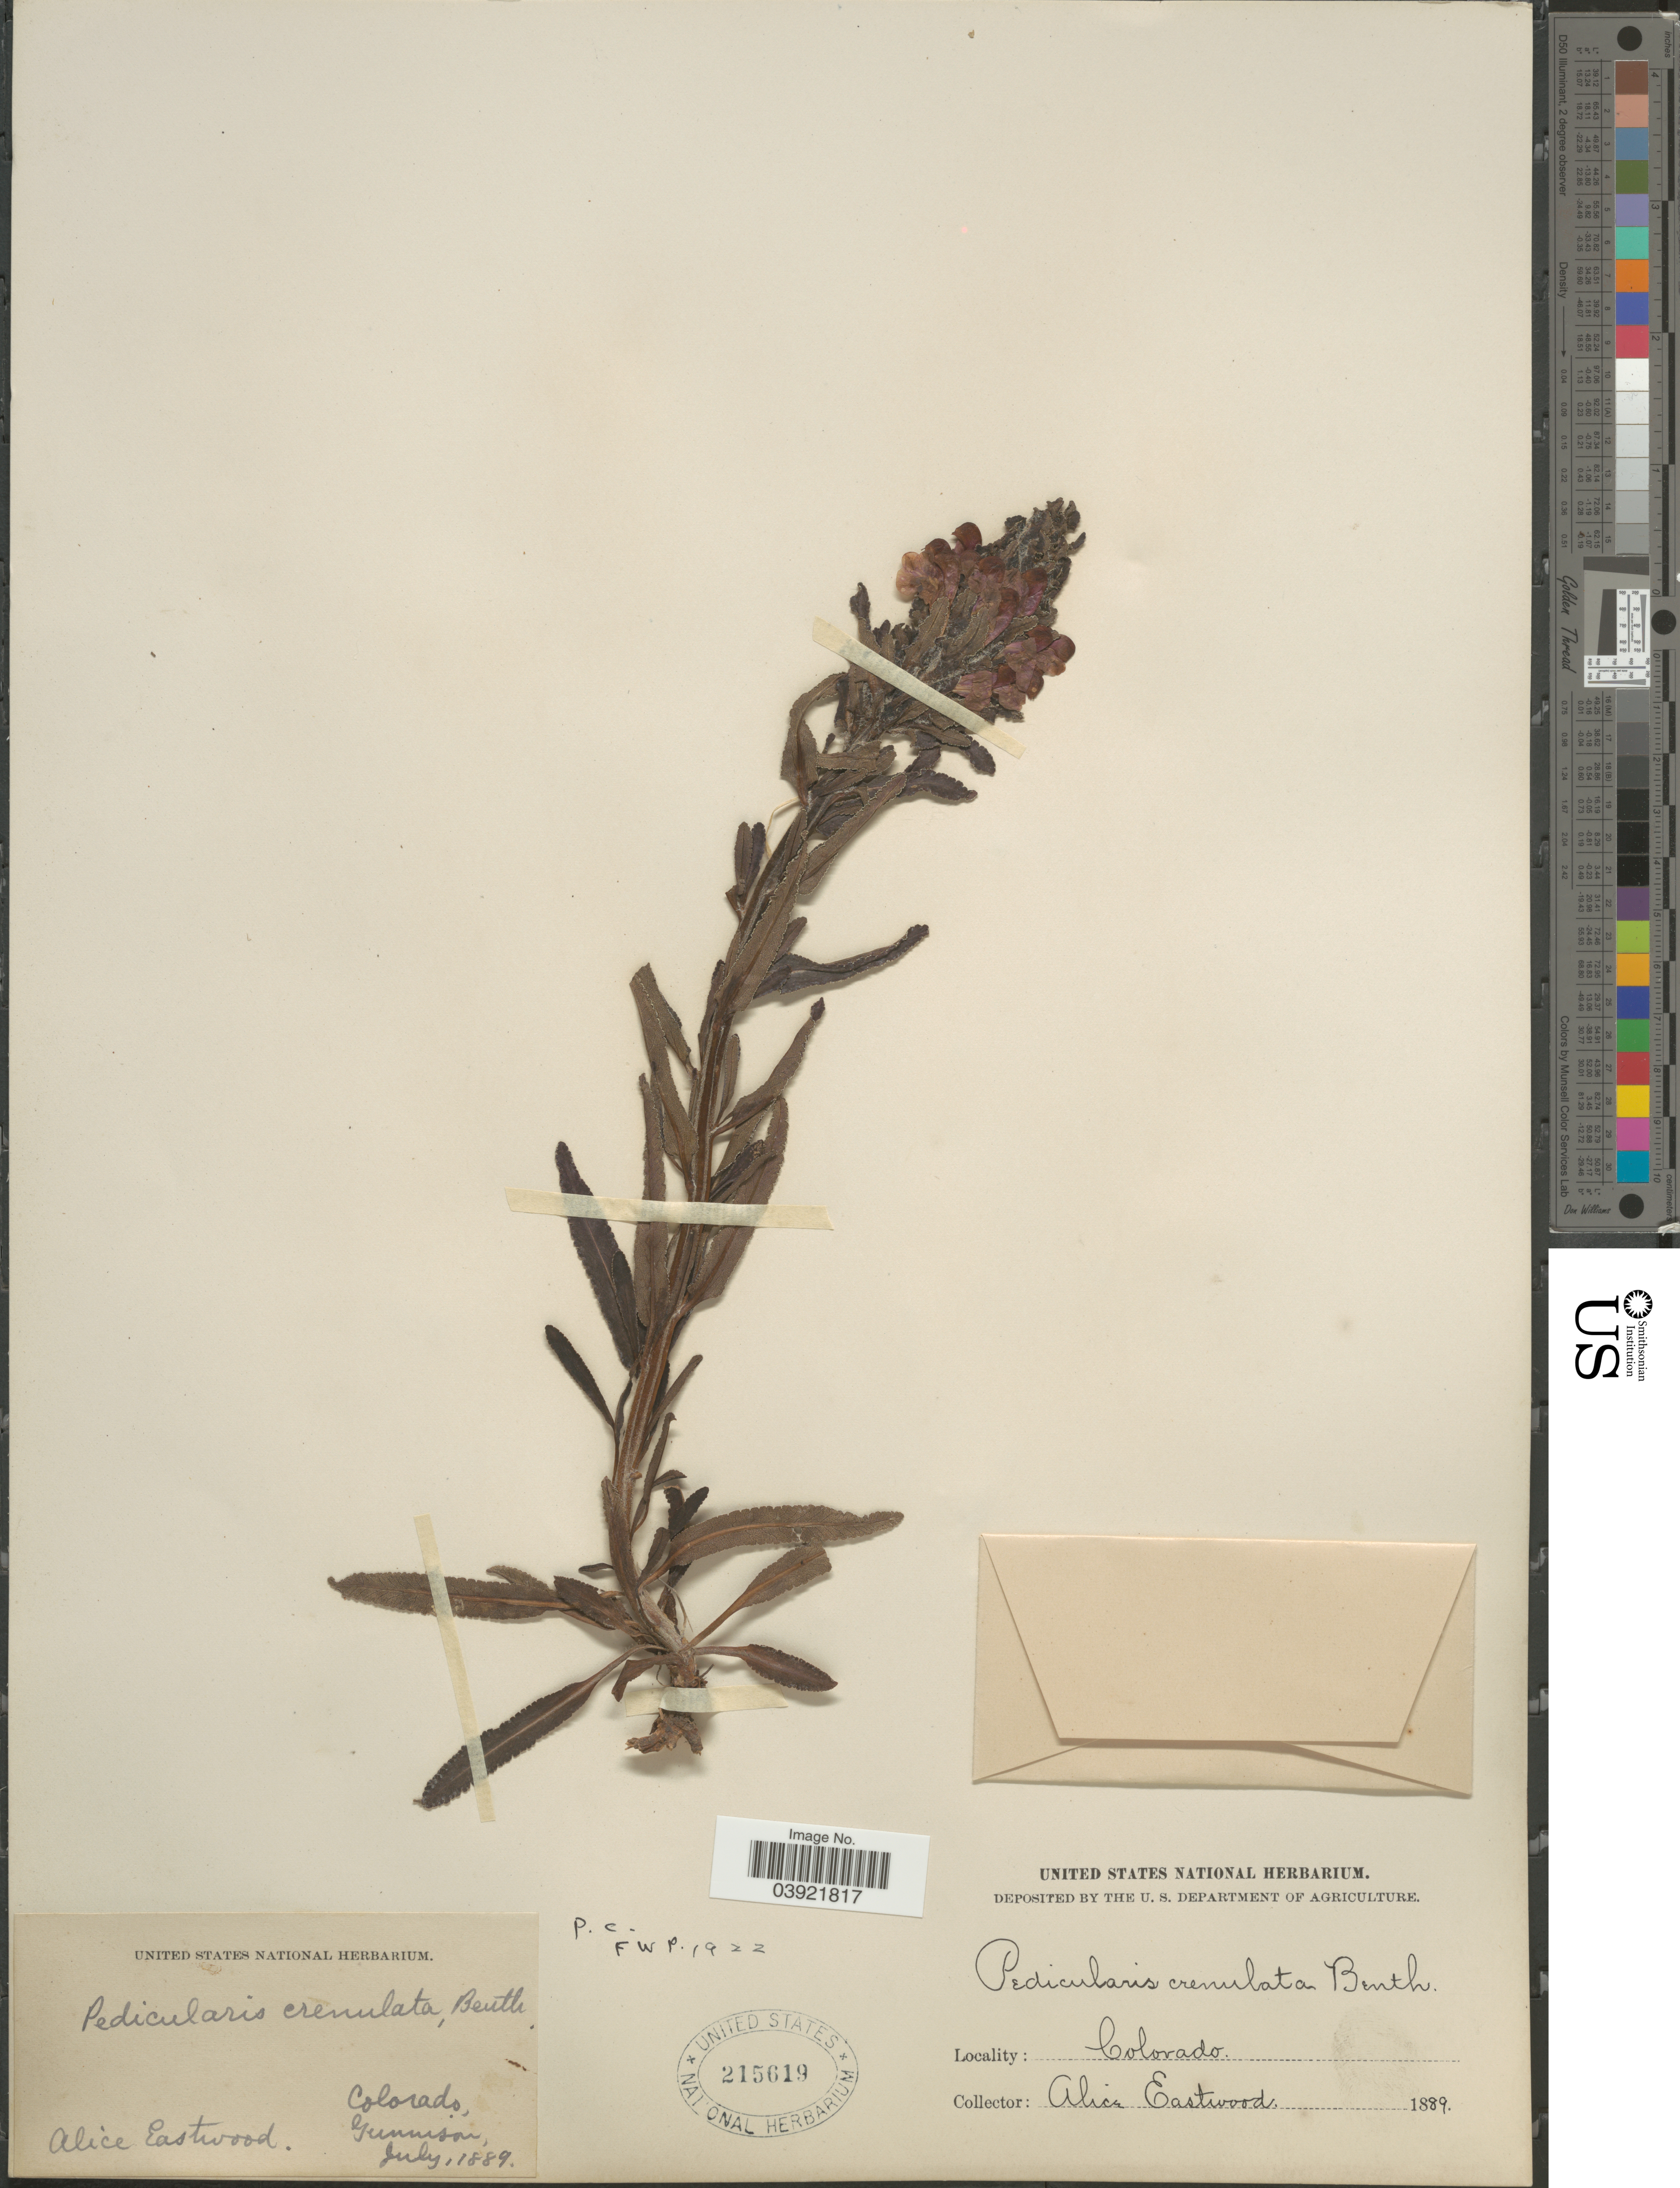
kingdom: Plantae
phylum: Tracheophyta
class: Magnoliopsida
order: Lamiales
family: Orobanchaceae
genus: Pedicularis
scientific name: Pedicularis crenulata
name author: Benth.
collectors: A. Eastwood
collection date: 1889-07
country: United States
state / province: Colorado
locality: Gunnison.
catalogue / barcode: US 215619